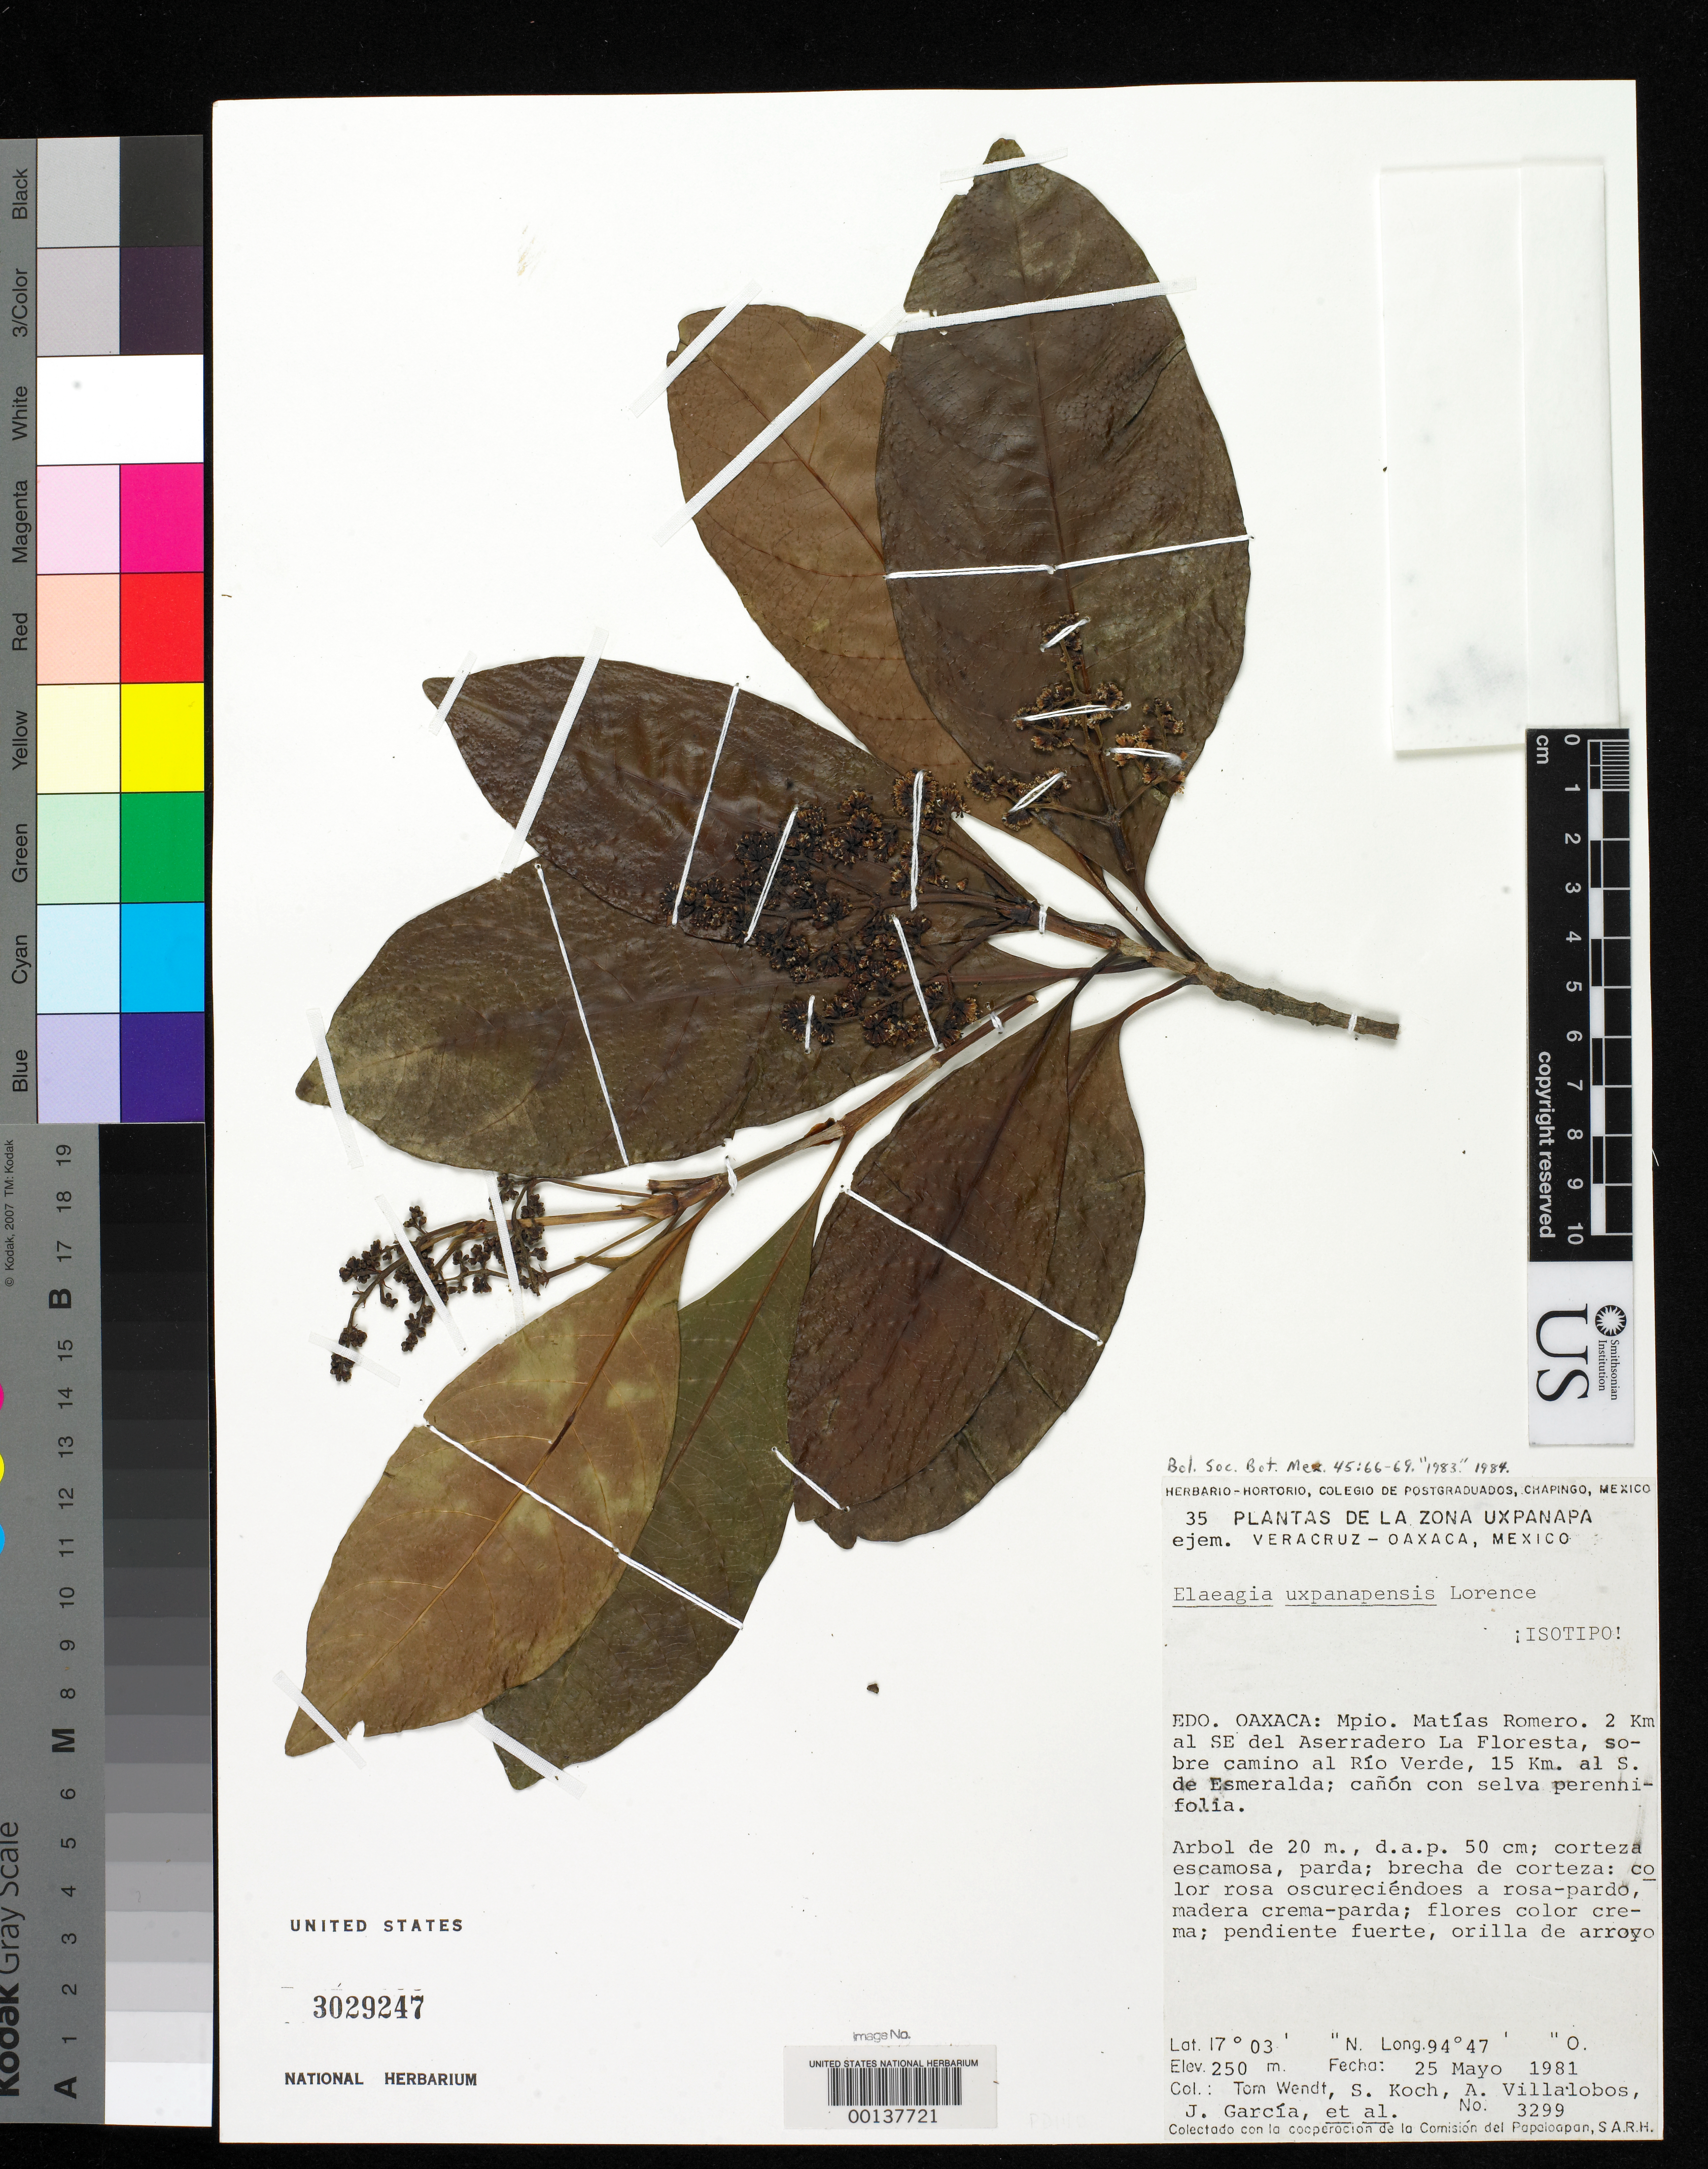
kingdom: Plantae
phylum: Tracheophyta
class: Magnoliopsida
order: Gentianales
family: Rubiaceae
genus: Elaeagia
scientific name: Elaeagia uxpanapensis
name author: Lorence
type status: Isotype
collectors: T. L. Wendt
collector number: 3299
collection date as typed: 25 May 1981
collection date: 1981-05-25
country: Mexico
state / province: Oaxaca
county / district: Matias Romero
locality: SE of Aserradero La Floresta, road to Rio Verde, 15 km S of Esmeralda.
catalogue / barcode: US 3029247